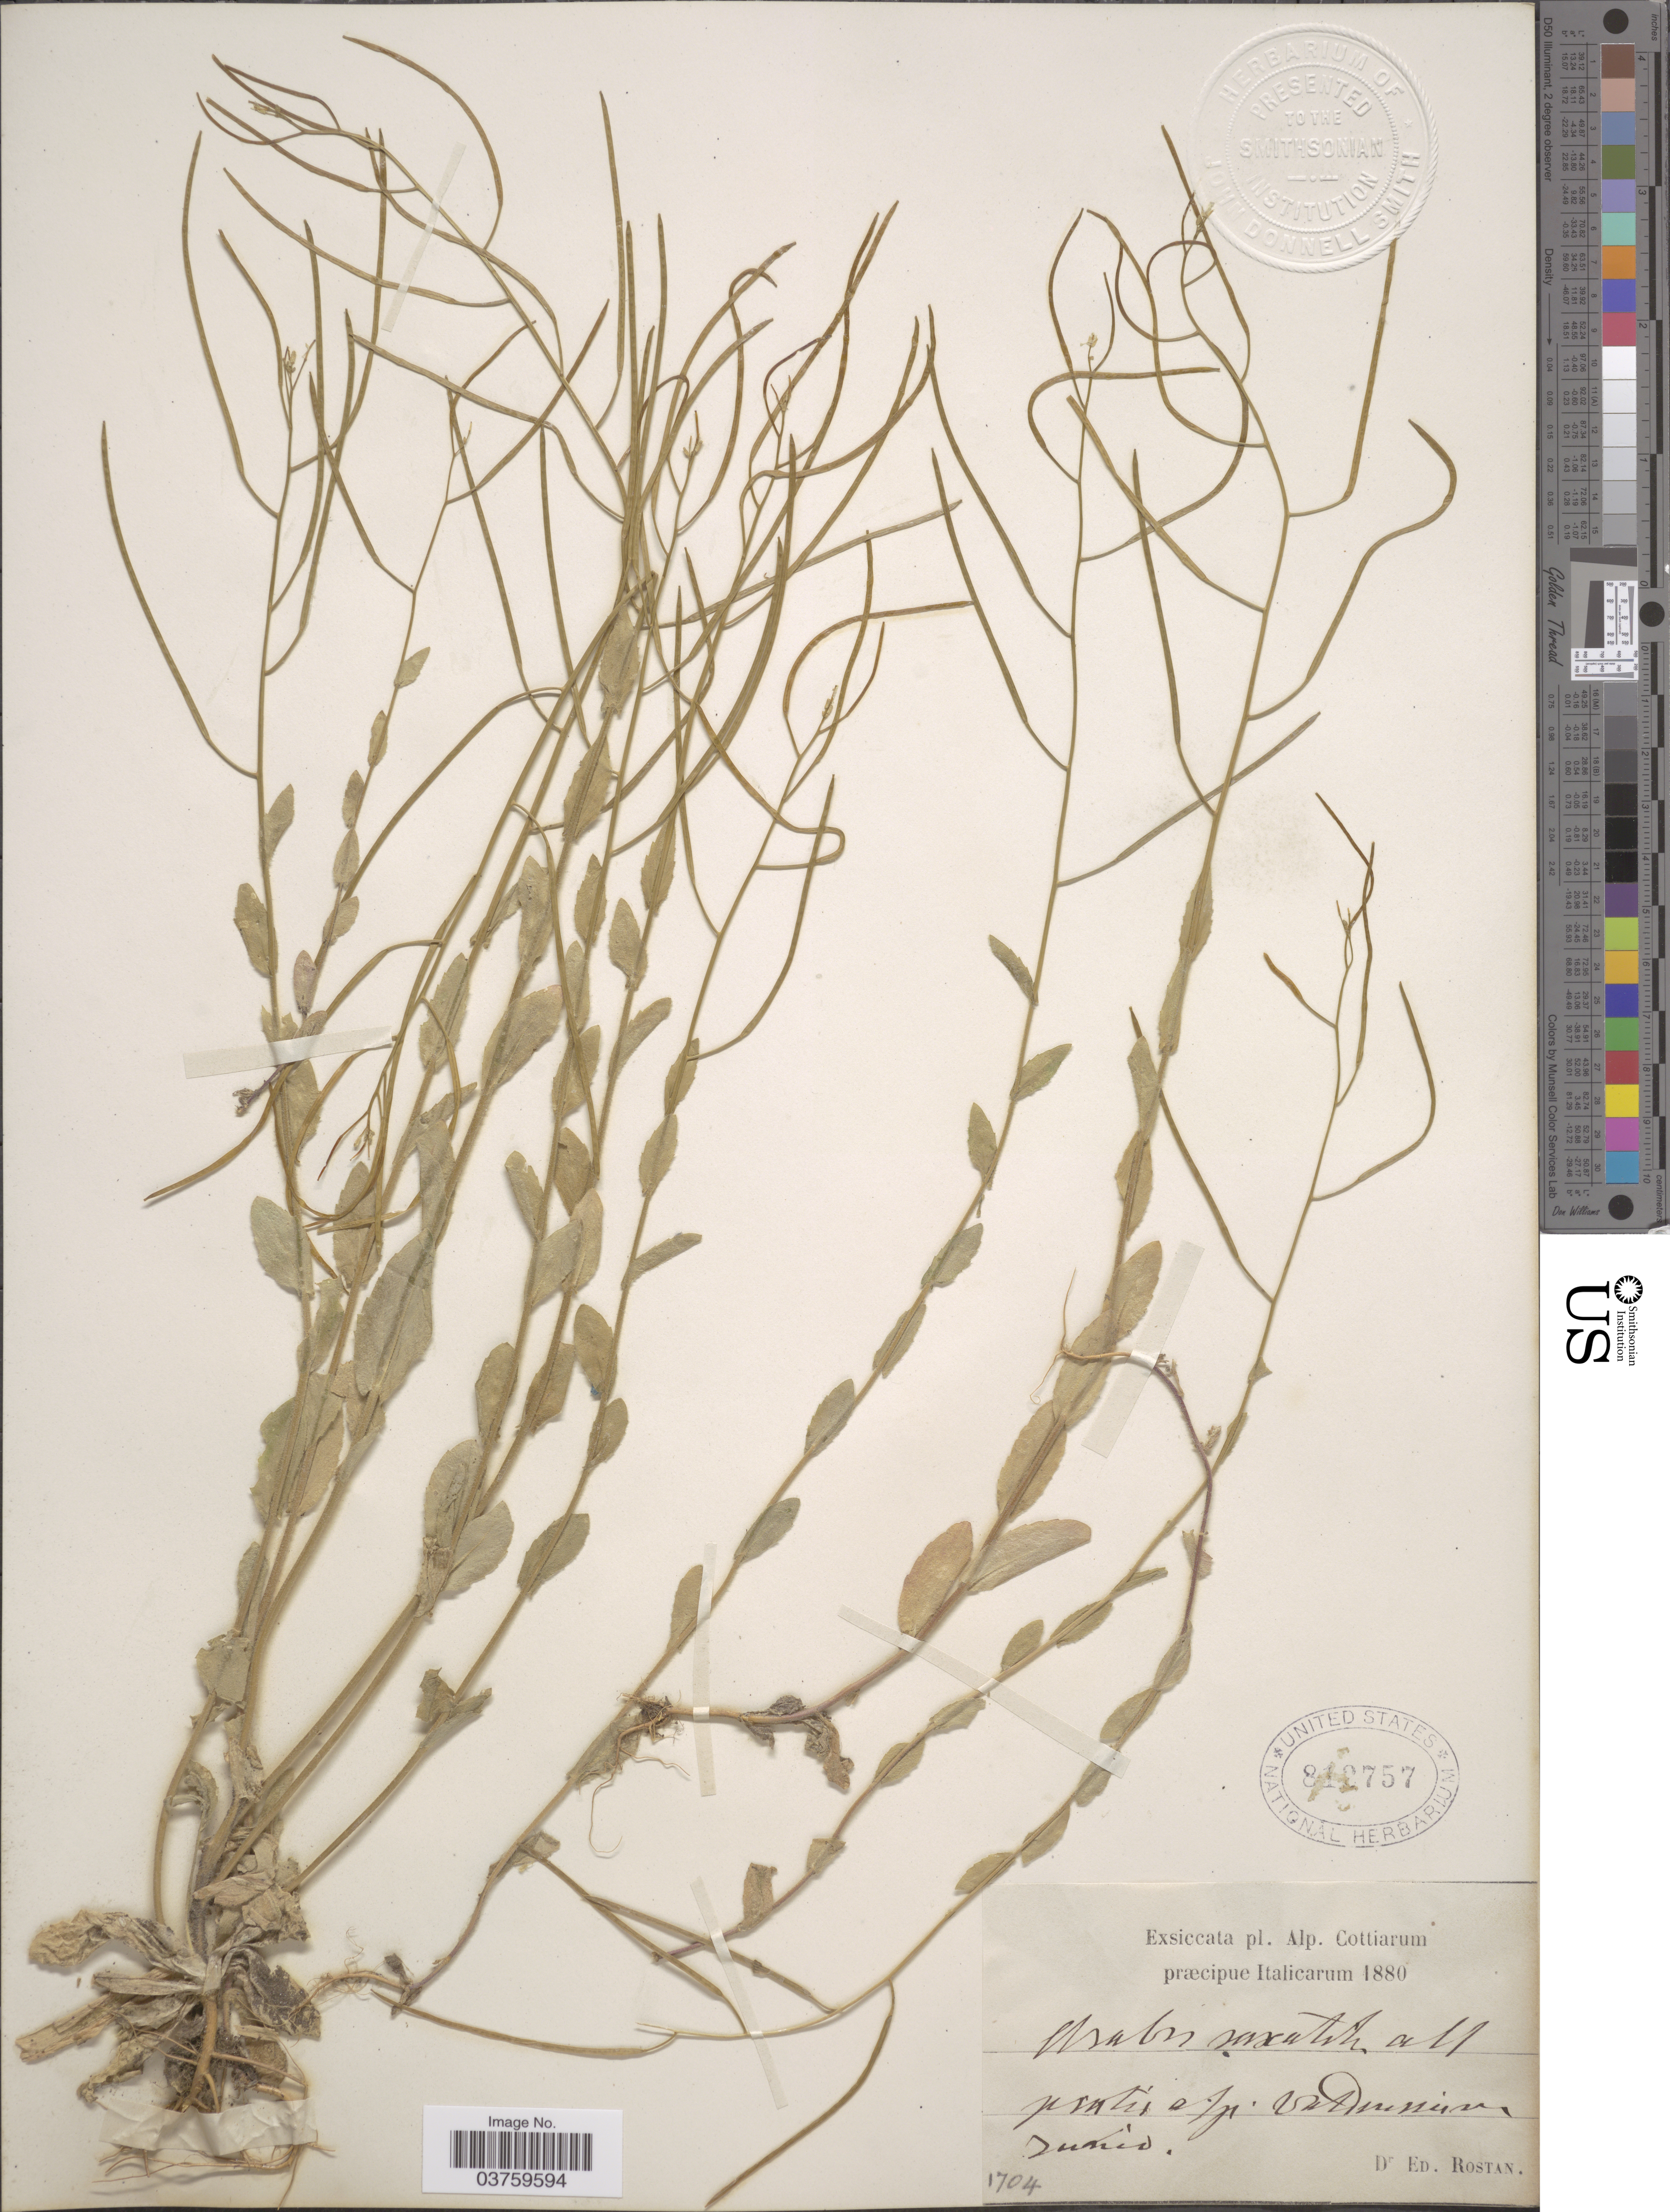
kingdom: Plantae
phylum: Tracheophyta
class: Magnoliopsida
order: Brassicales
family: Brassicaceae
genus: Arabis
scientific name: Arabis saxatilis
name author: All.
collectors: E. Rostan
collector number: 1704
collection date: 1880-06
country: Italy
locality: Alp. Cottiarum præcipue Italicarum. Pratis alp. ed [interpreted] Dumosim [interpreted].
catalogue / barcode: US 812757